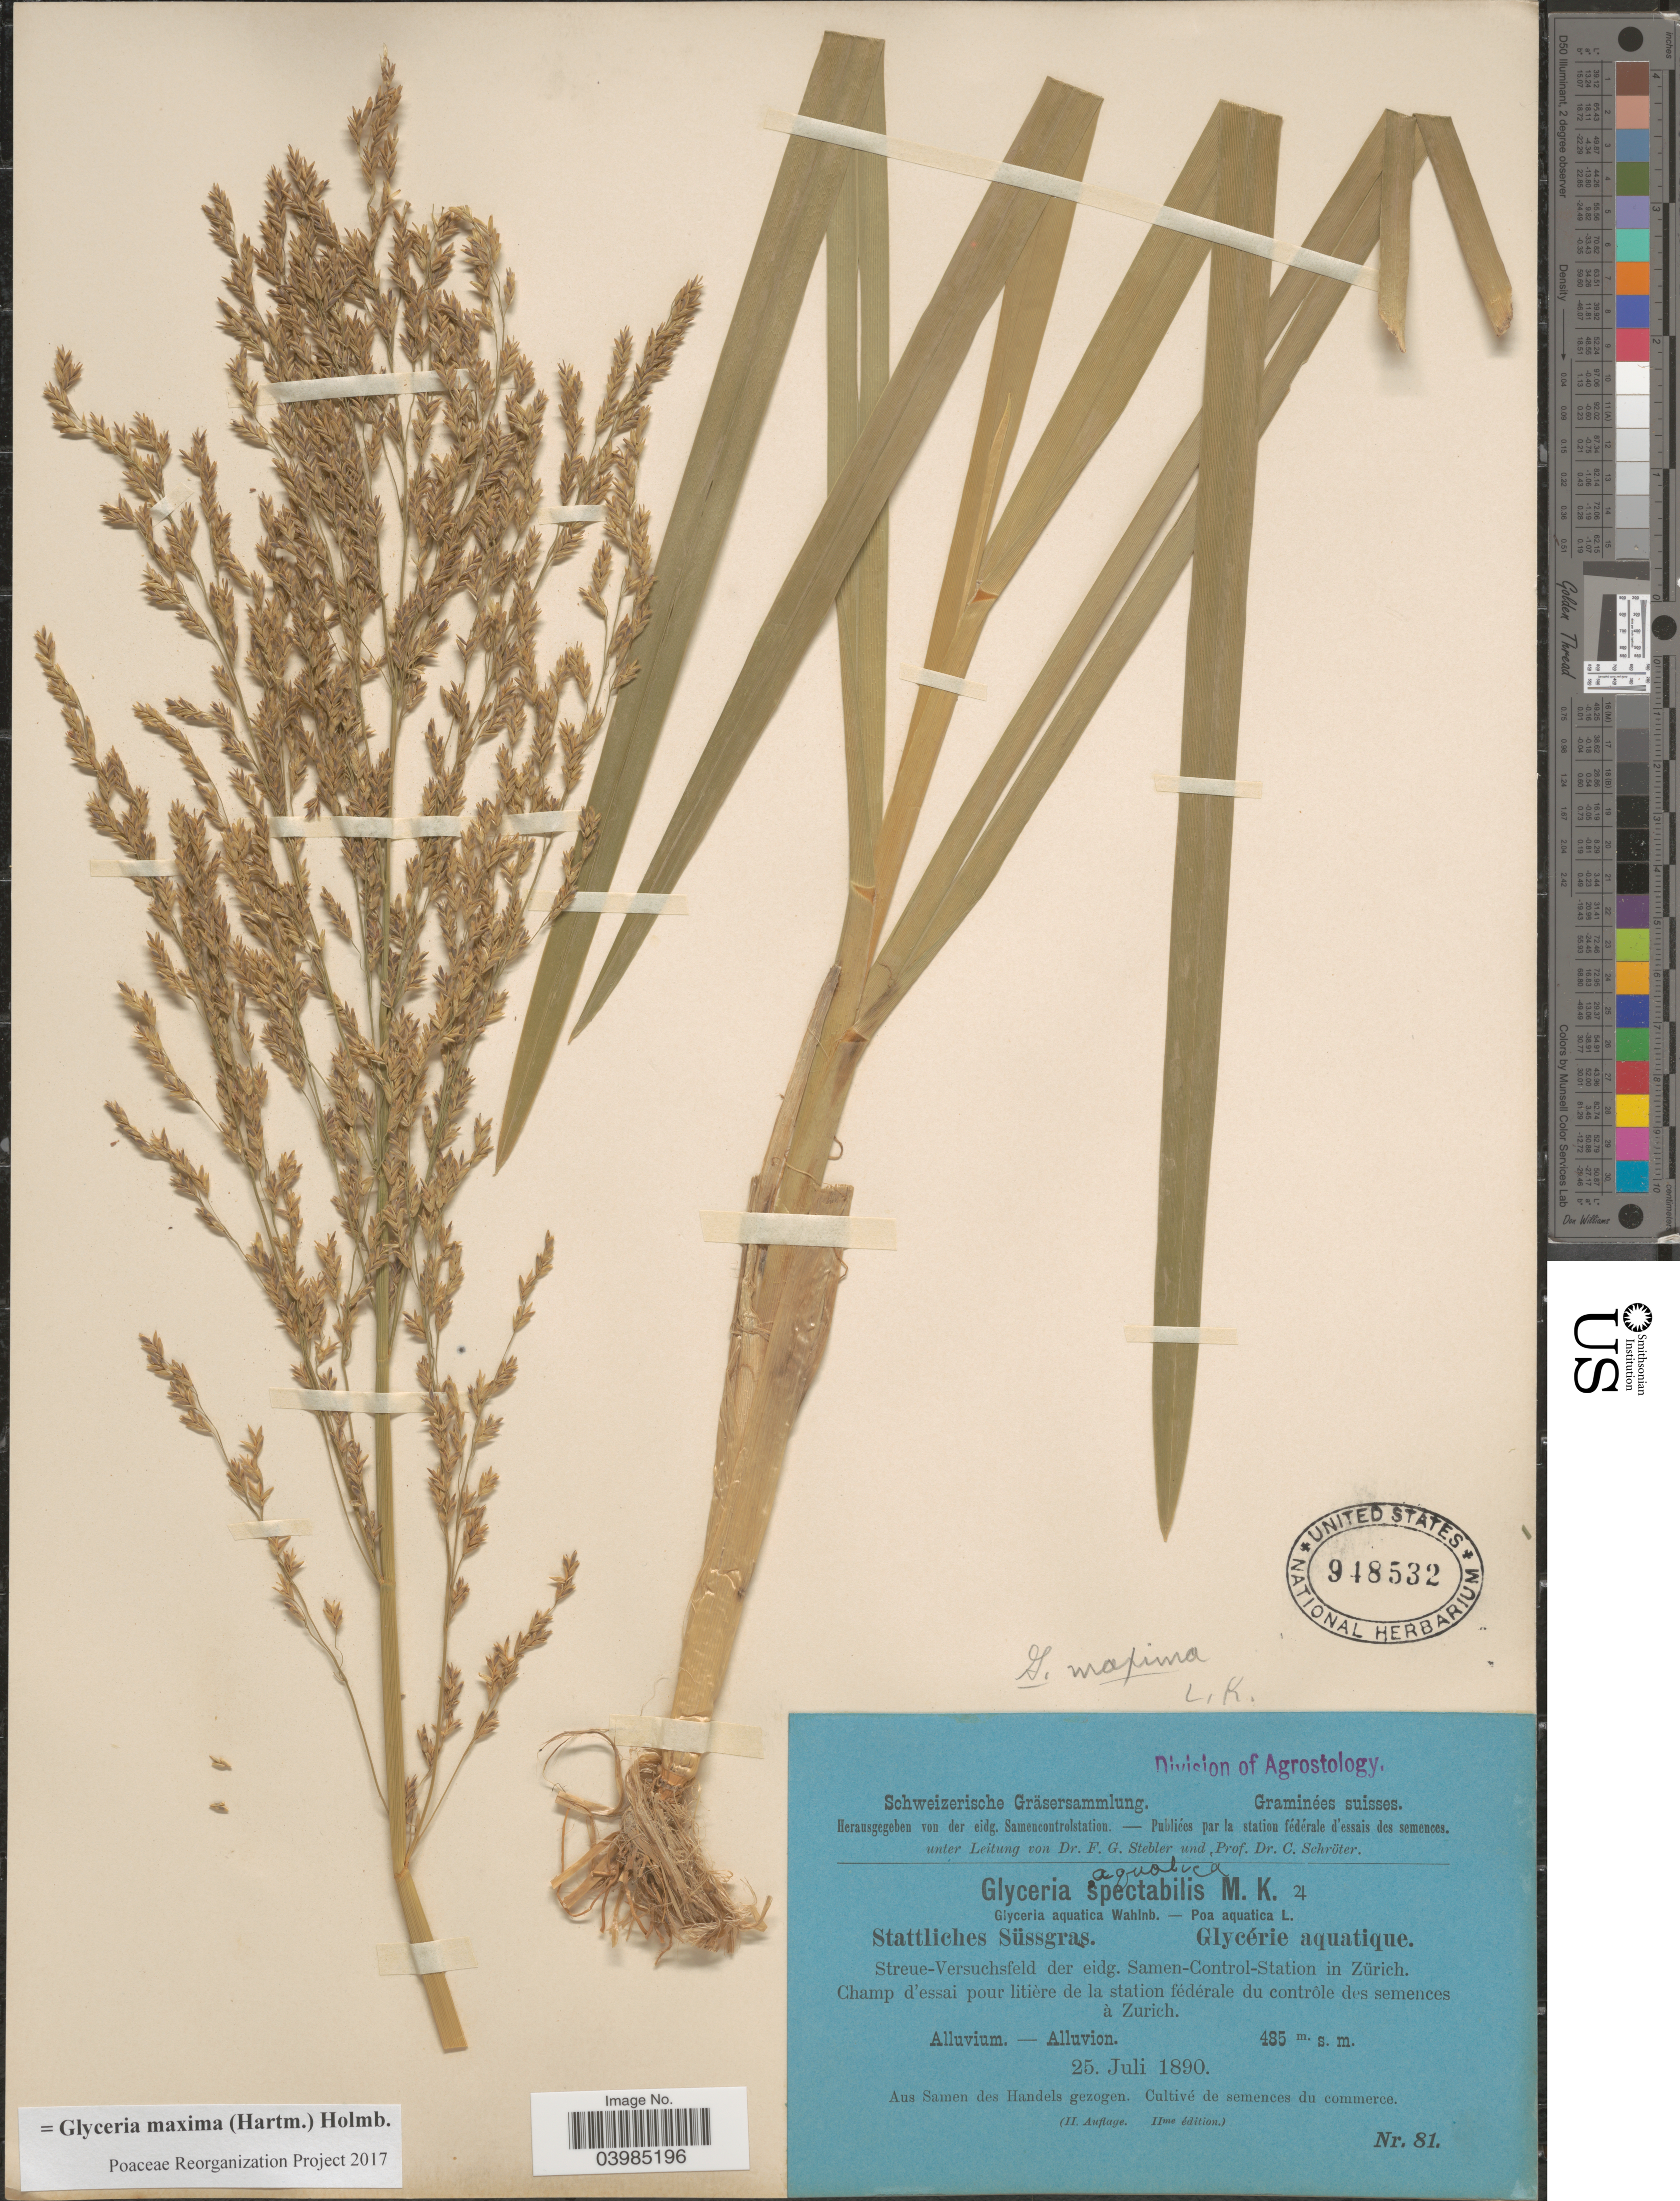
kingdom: Plantae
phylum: Tracheophyta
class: Liliopsida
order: Poales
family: Poaceae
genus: Glyceria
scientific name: Glyceria maxima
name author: (Hartm.) Holmb.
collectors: Stebler, F.G. & Schröter, C.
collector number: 81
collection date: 1890-07-25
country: Switzerland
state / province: Zurich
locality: Streue-Versuchsfeld der eidg. Samen-Control-Station in Zürich. Champ d'essai pour litière de la station fédérale du contrôle des semences à Zurich.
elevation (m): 485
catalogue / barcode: US 948532